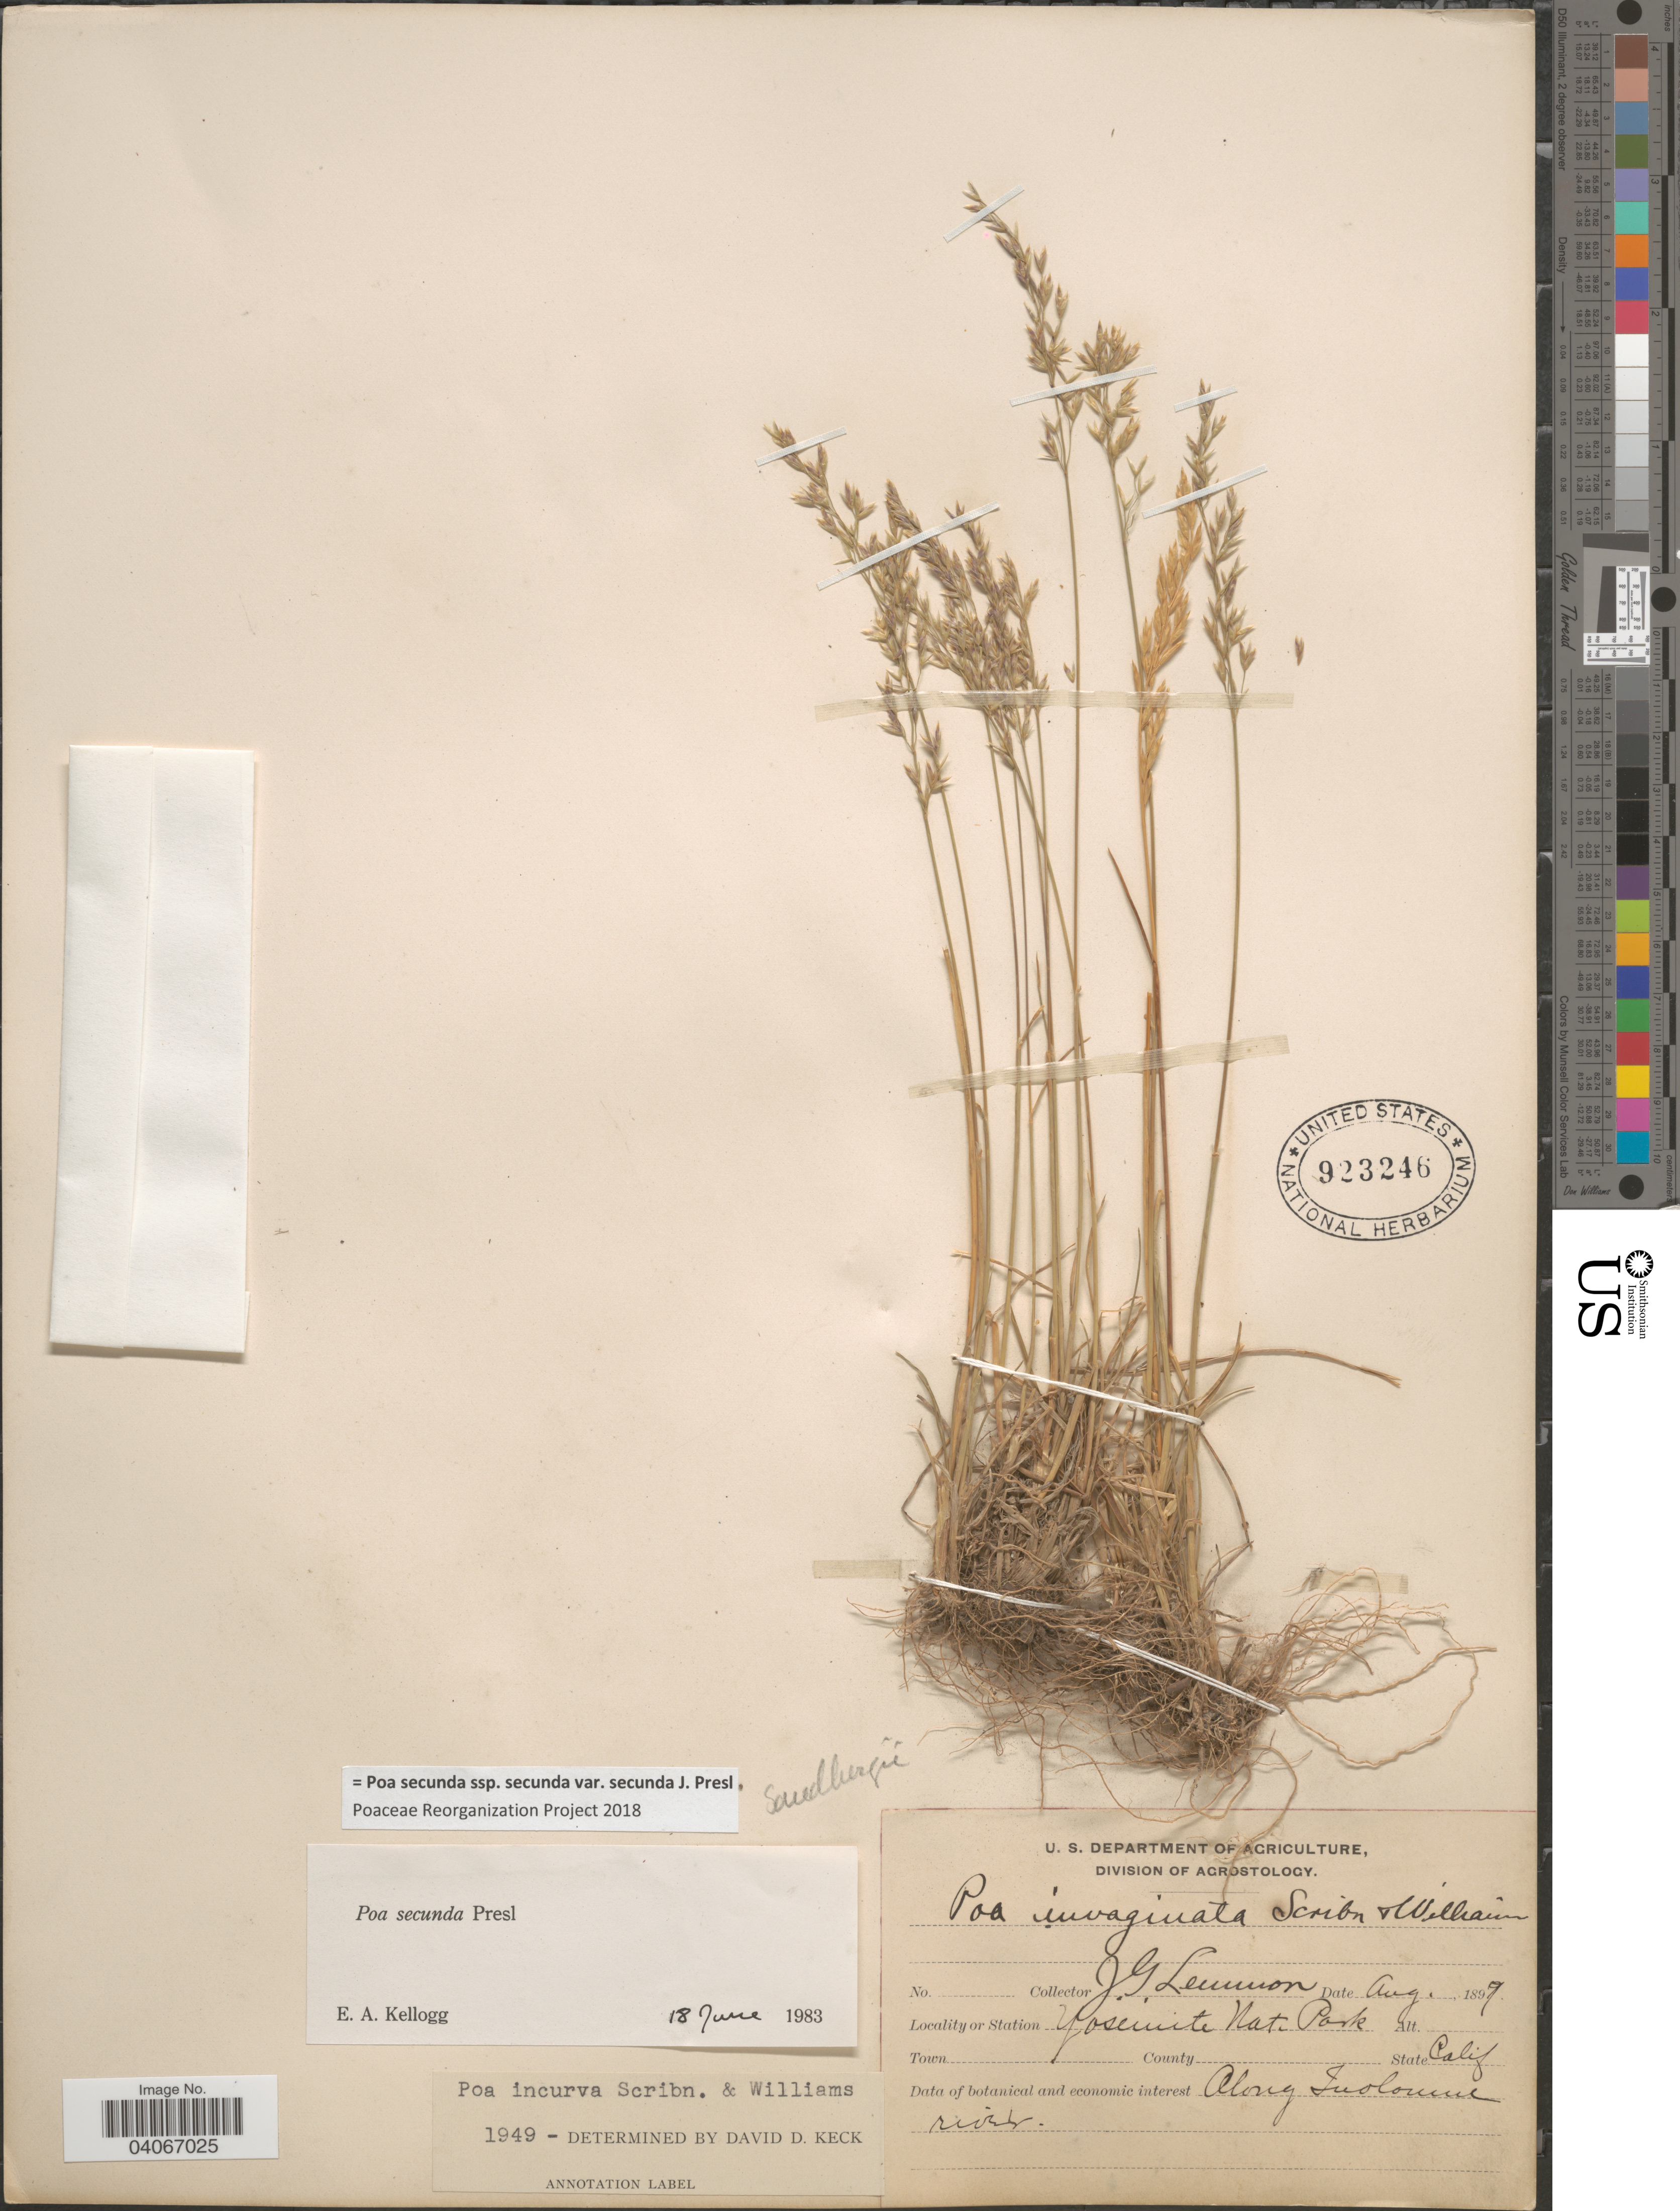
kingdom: Plantae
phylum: Tracheophyta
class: Liliopsida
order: Poales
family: Poaceae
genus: Poa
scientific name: Poa secunda subsp. secunda var. secunda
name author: J. Presl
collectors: J. Lemmon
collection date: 1897-08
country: United States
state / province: California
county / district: Mariposa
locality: Yosemite Nat. Park. Along Tuolunme river.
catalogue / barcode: US 923246